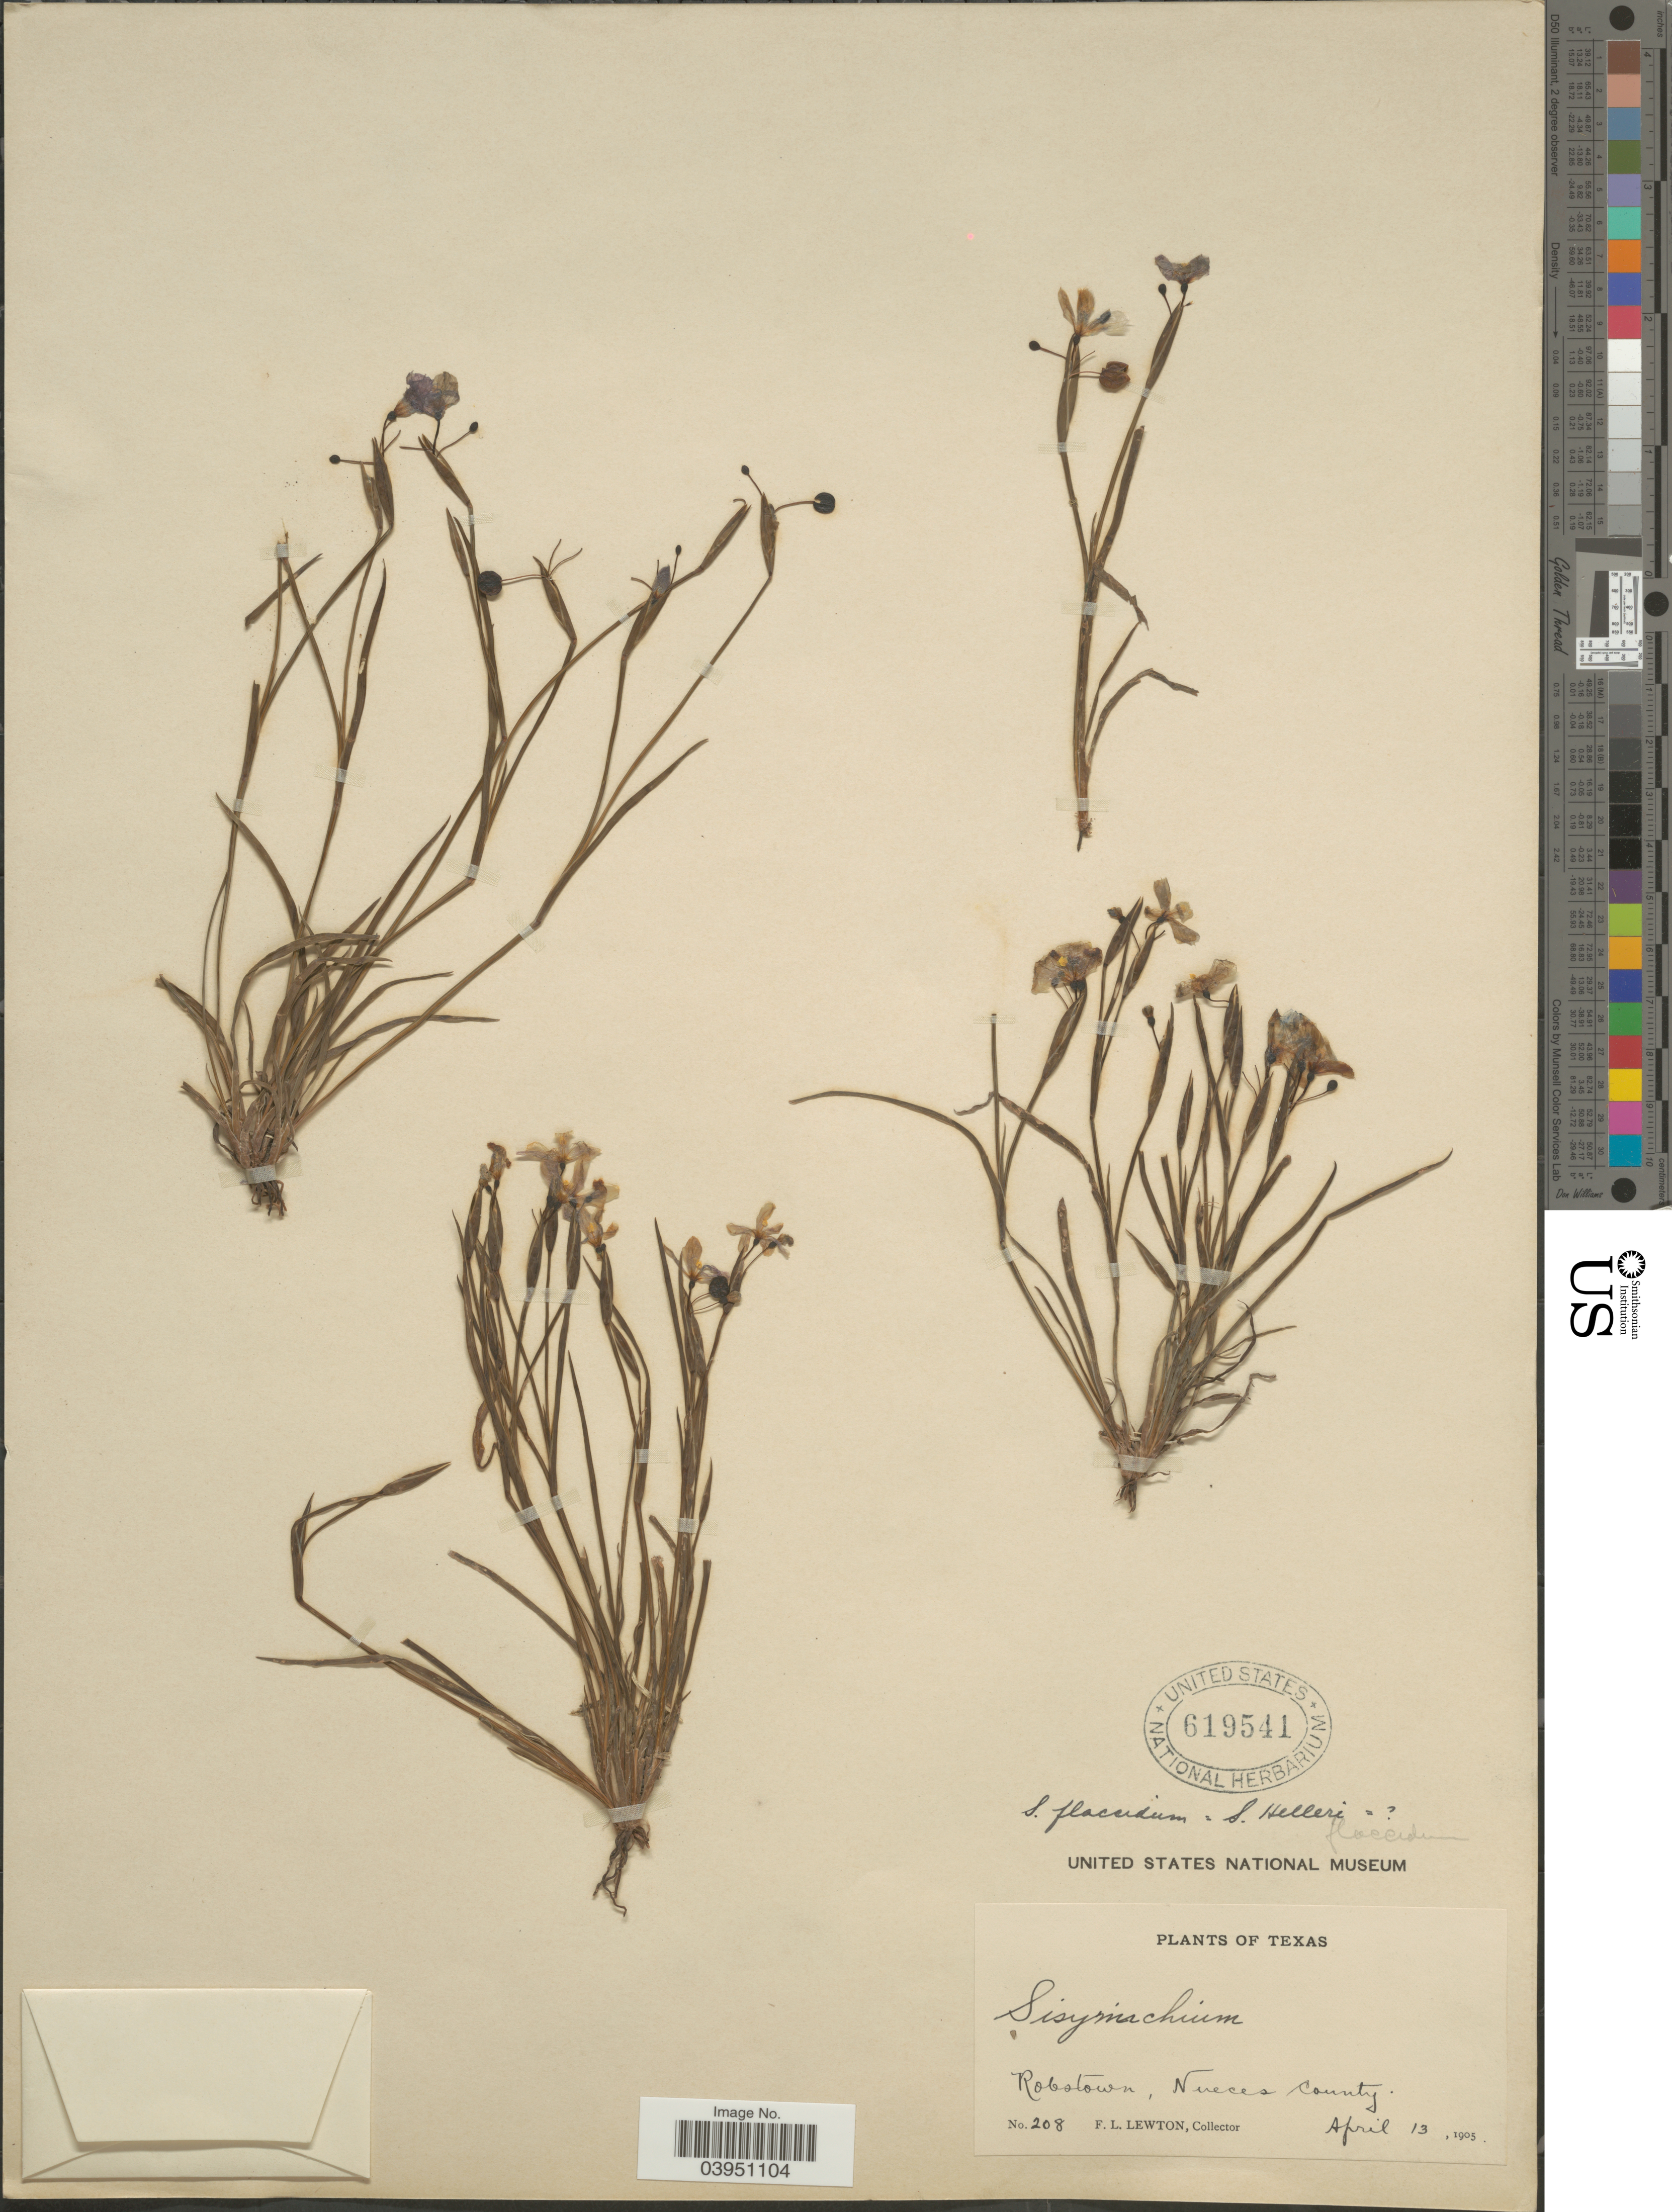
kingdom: Plantae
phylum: Tracheophyta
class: Liliopsida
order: Asparagales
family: Iridaceae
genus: Sisyrinchium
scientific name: Sisyrinchium helleri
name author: E.P. Bicknell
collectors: F. L. Lewton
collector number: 208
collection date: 1905-04-13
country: United States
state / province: Texas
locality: Robstown, Nueces County.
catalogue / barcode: US 619541